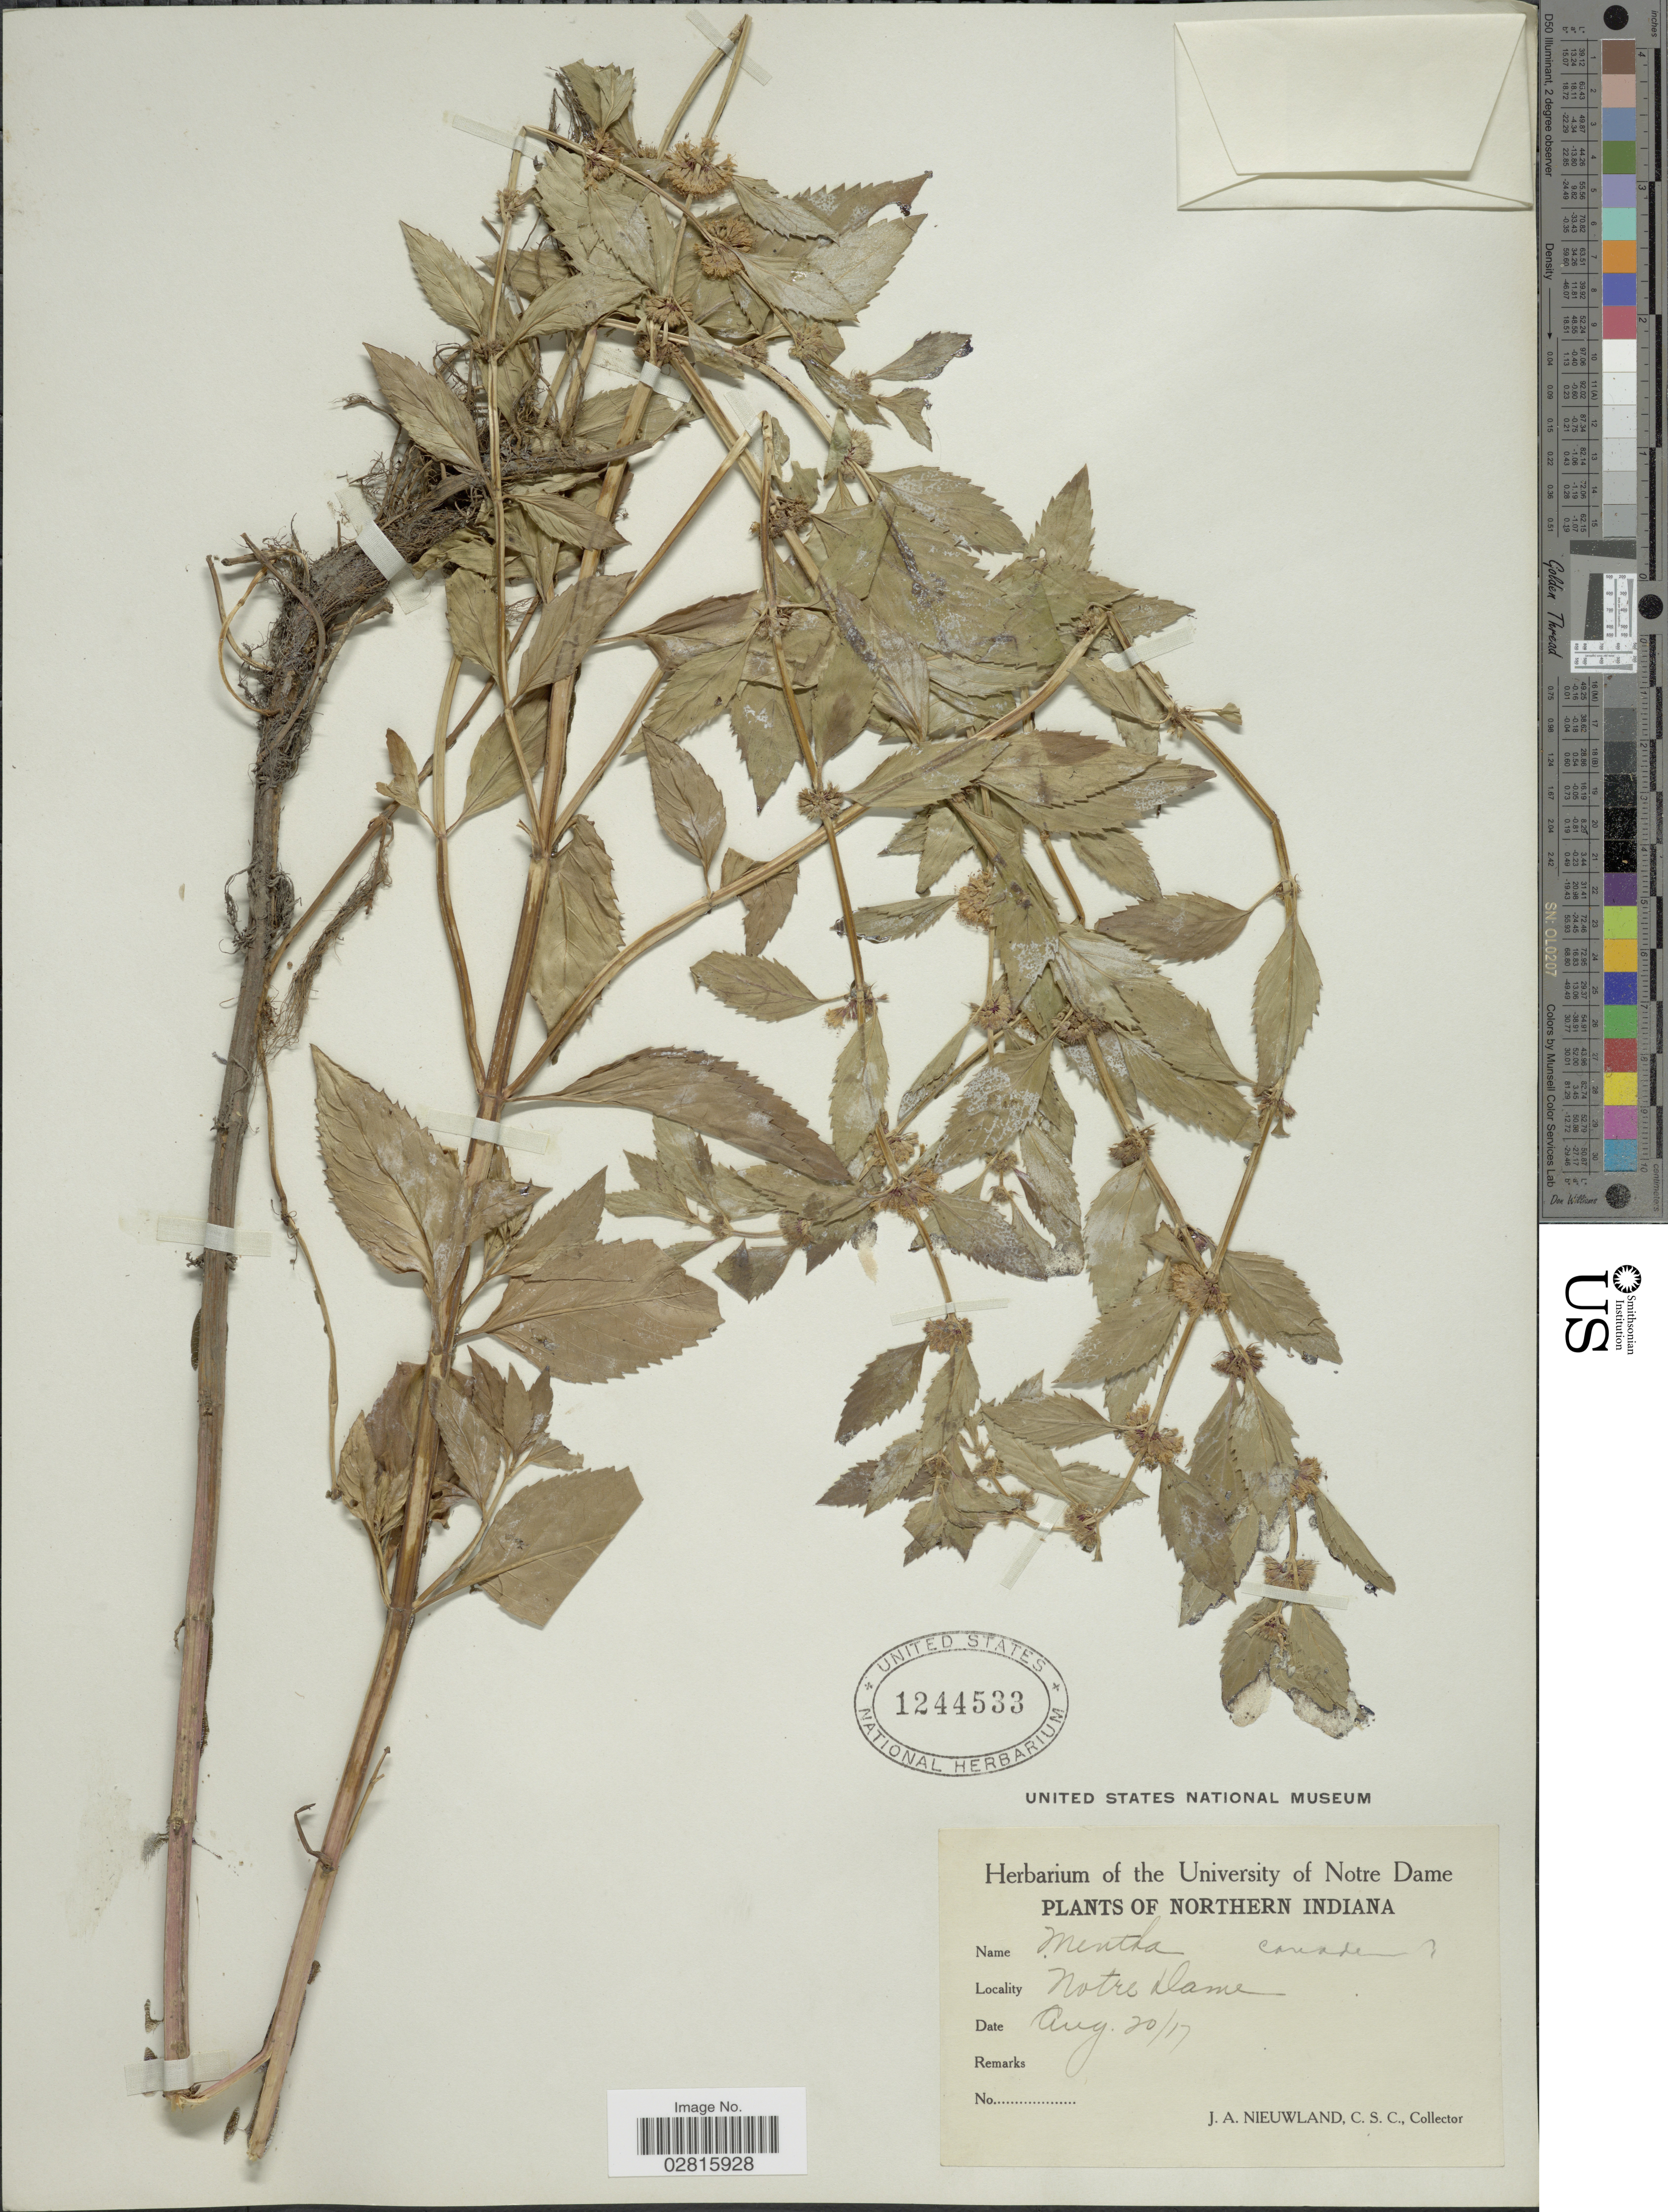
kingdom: Plantae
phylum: Tracheophyta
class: Magnoliopsida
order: Lamiales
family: Lamiaceae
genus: Mentha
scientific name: Mentha sp.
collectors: J. A. Nieuwland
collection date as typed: Transcribed d/m/y: 20/8/17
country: United States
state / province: Indiana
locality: Northern Indiana. Notre Dame.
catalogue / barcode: US 1244533